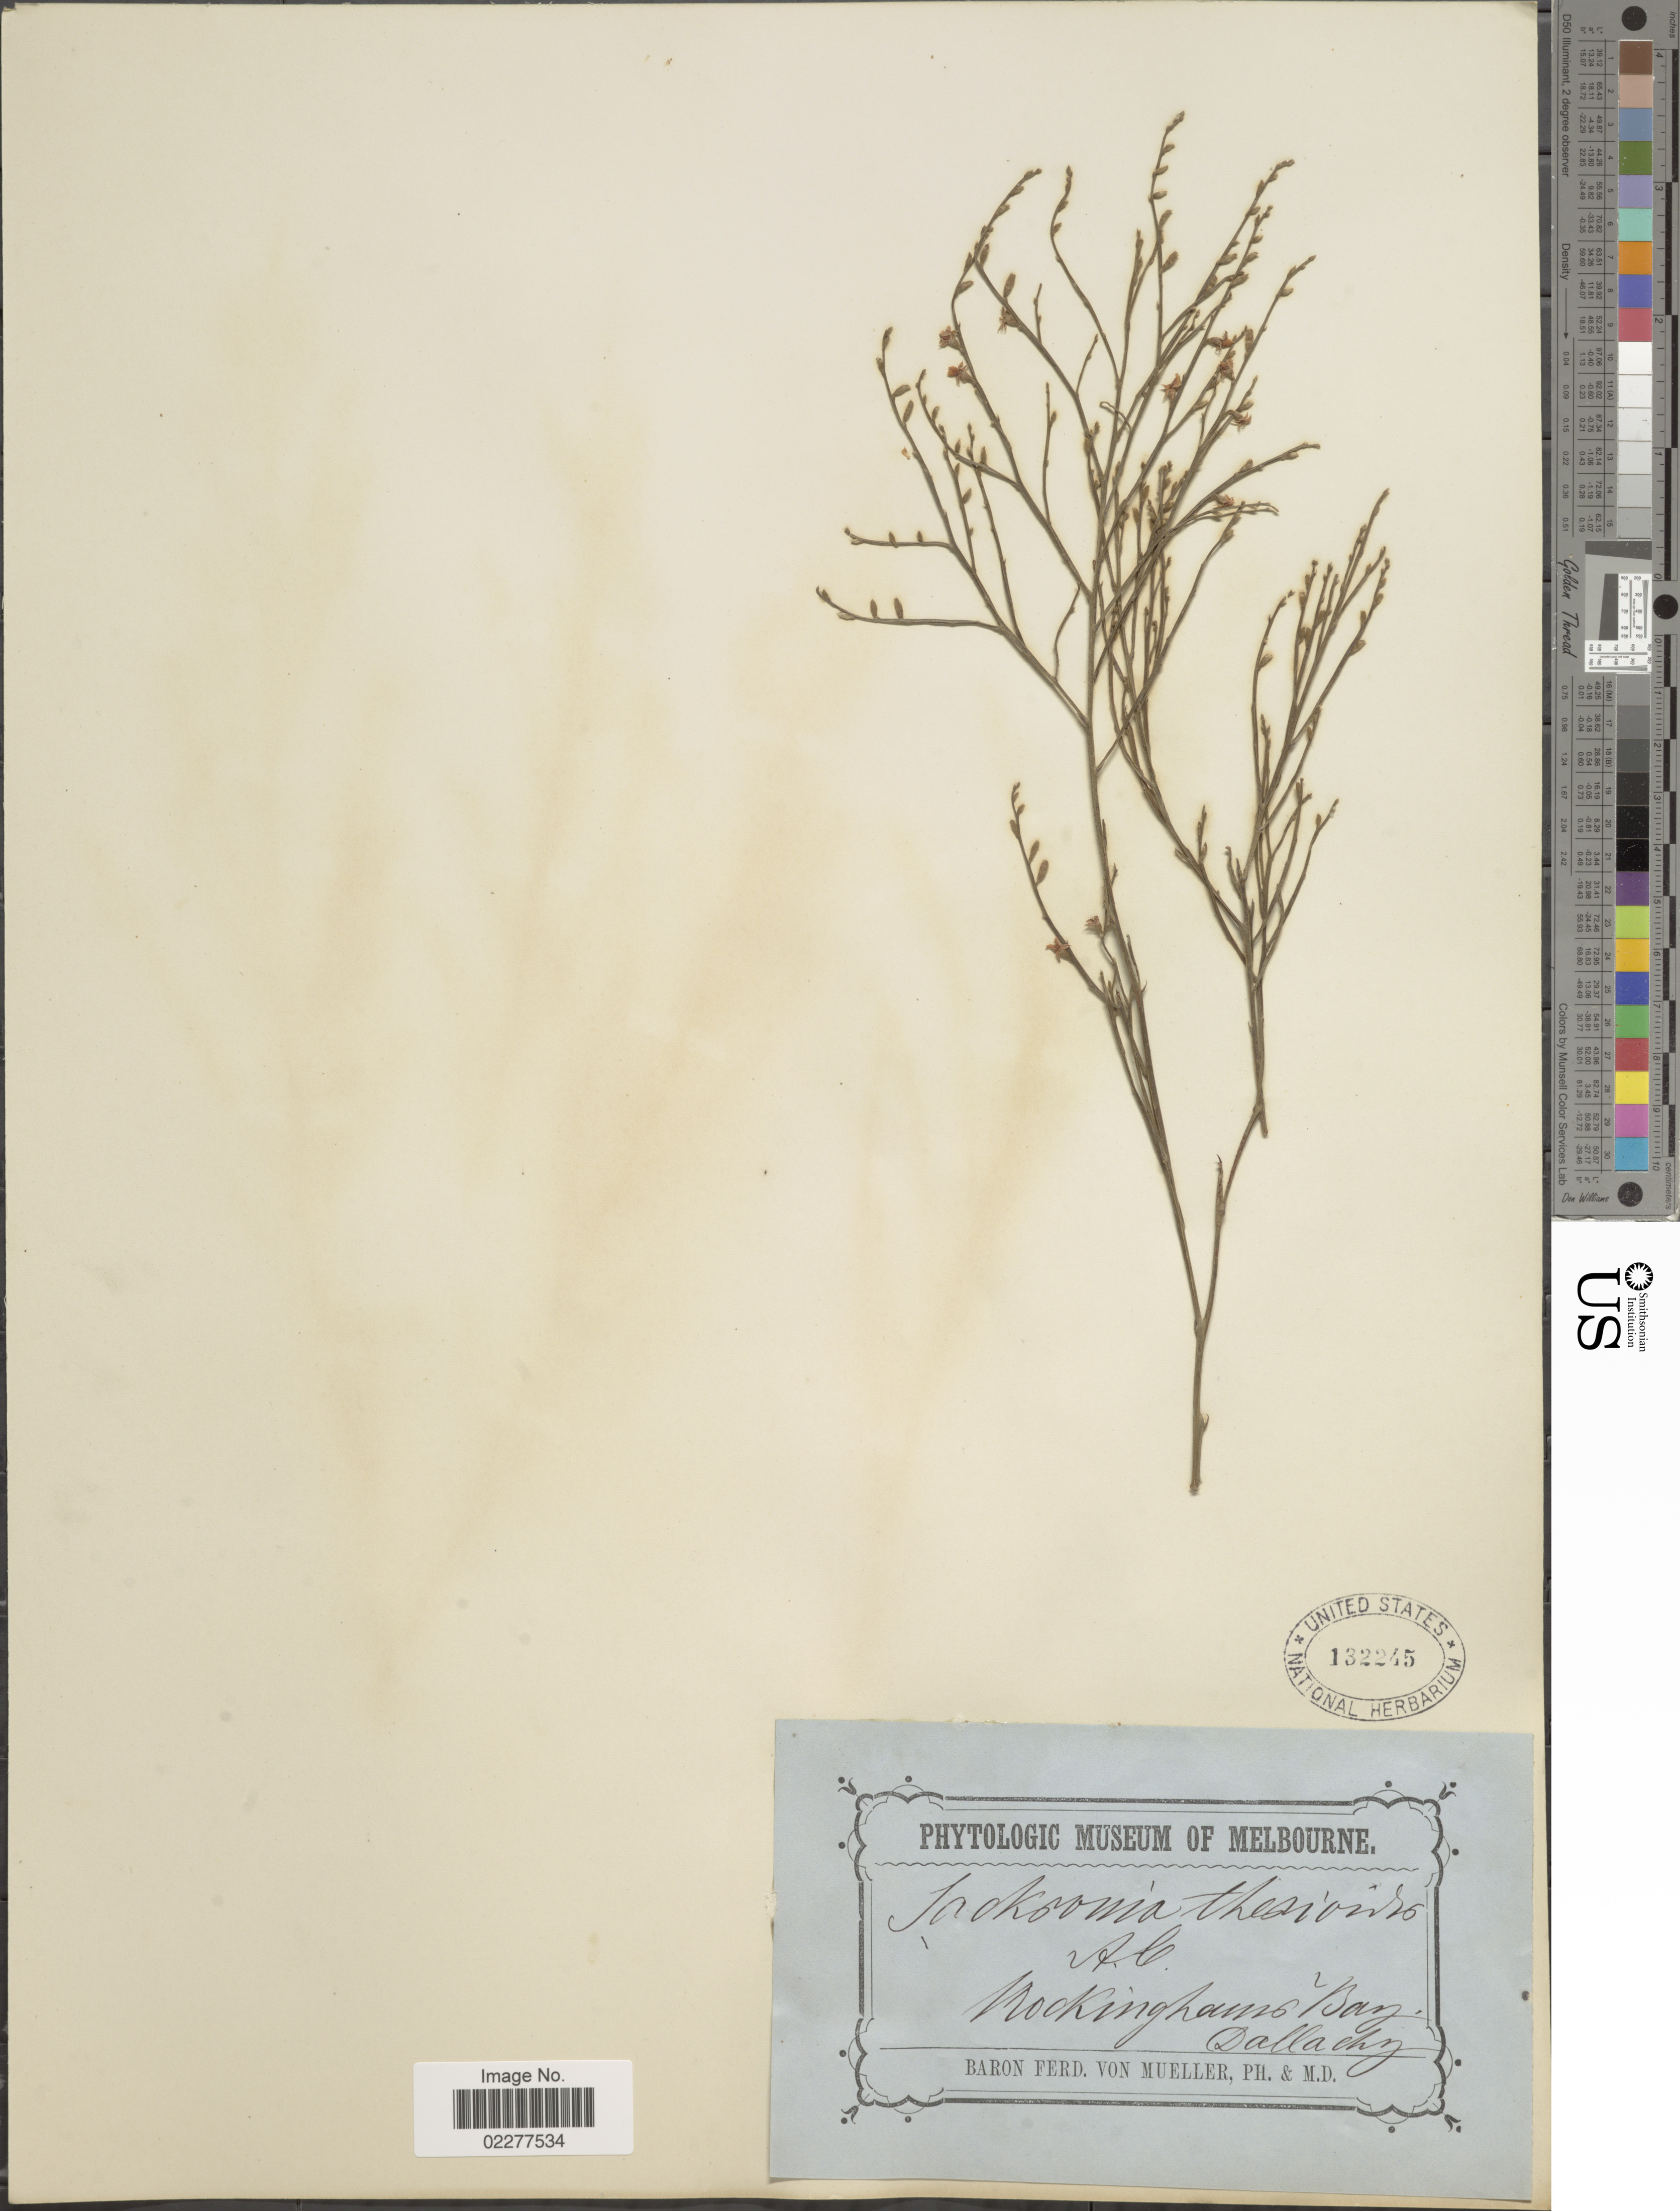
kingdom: Plantae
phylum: Tracheophyta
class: Magnoliopsida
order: Fabales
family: Fabaceae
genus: Jacksonia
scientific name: Jacksonia thesioides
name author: Benth.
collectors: Dallachy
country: Australia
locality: Rockingham Bay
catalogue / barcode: US 132245